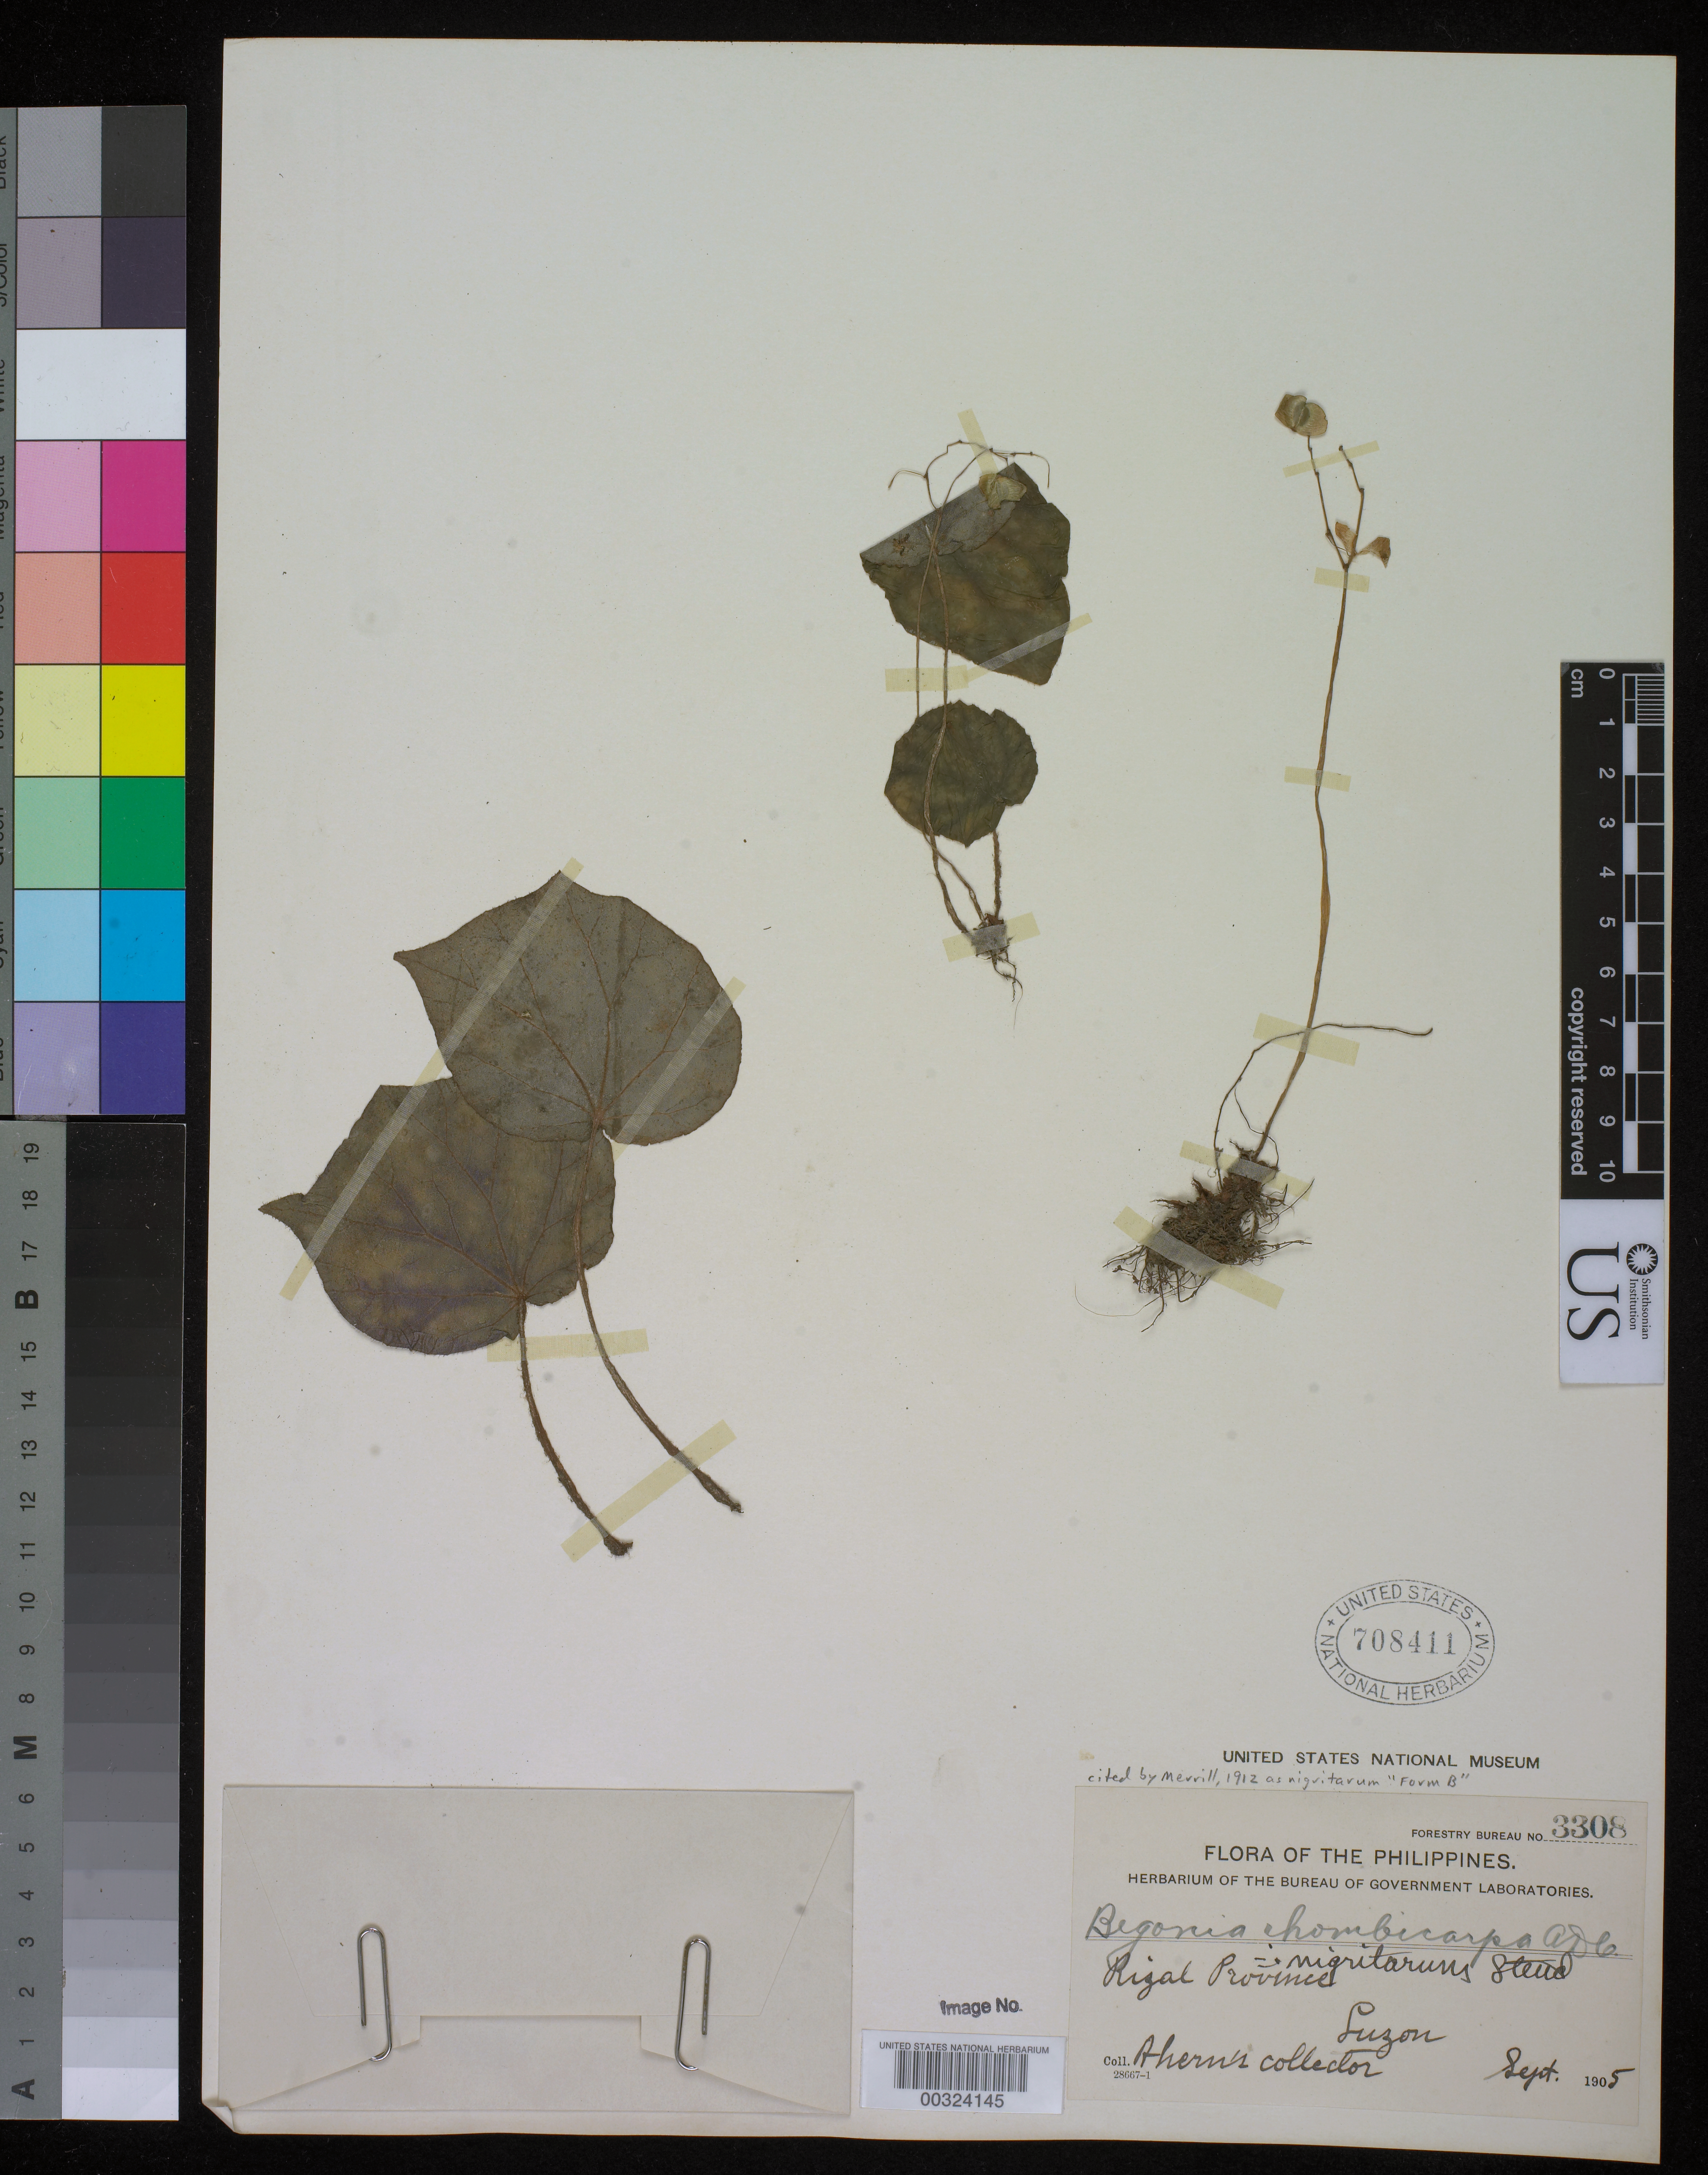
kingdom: Plantae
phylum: Tracheophyta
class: Magnoliopsida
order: Cucurbitales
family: Begoniaceae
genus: Begonia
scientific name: Begonia nigritarum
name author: (Kamel) Steud.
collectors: Ahern's collector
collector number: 3308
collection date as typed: Sep 1905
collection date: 1905-09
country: Philippines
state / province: Calabarzon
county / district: Rizal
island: Luzon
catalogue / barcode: US 708411